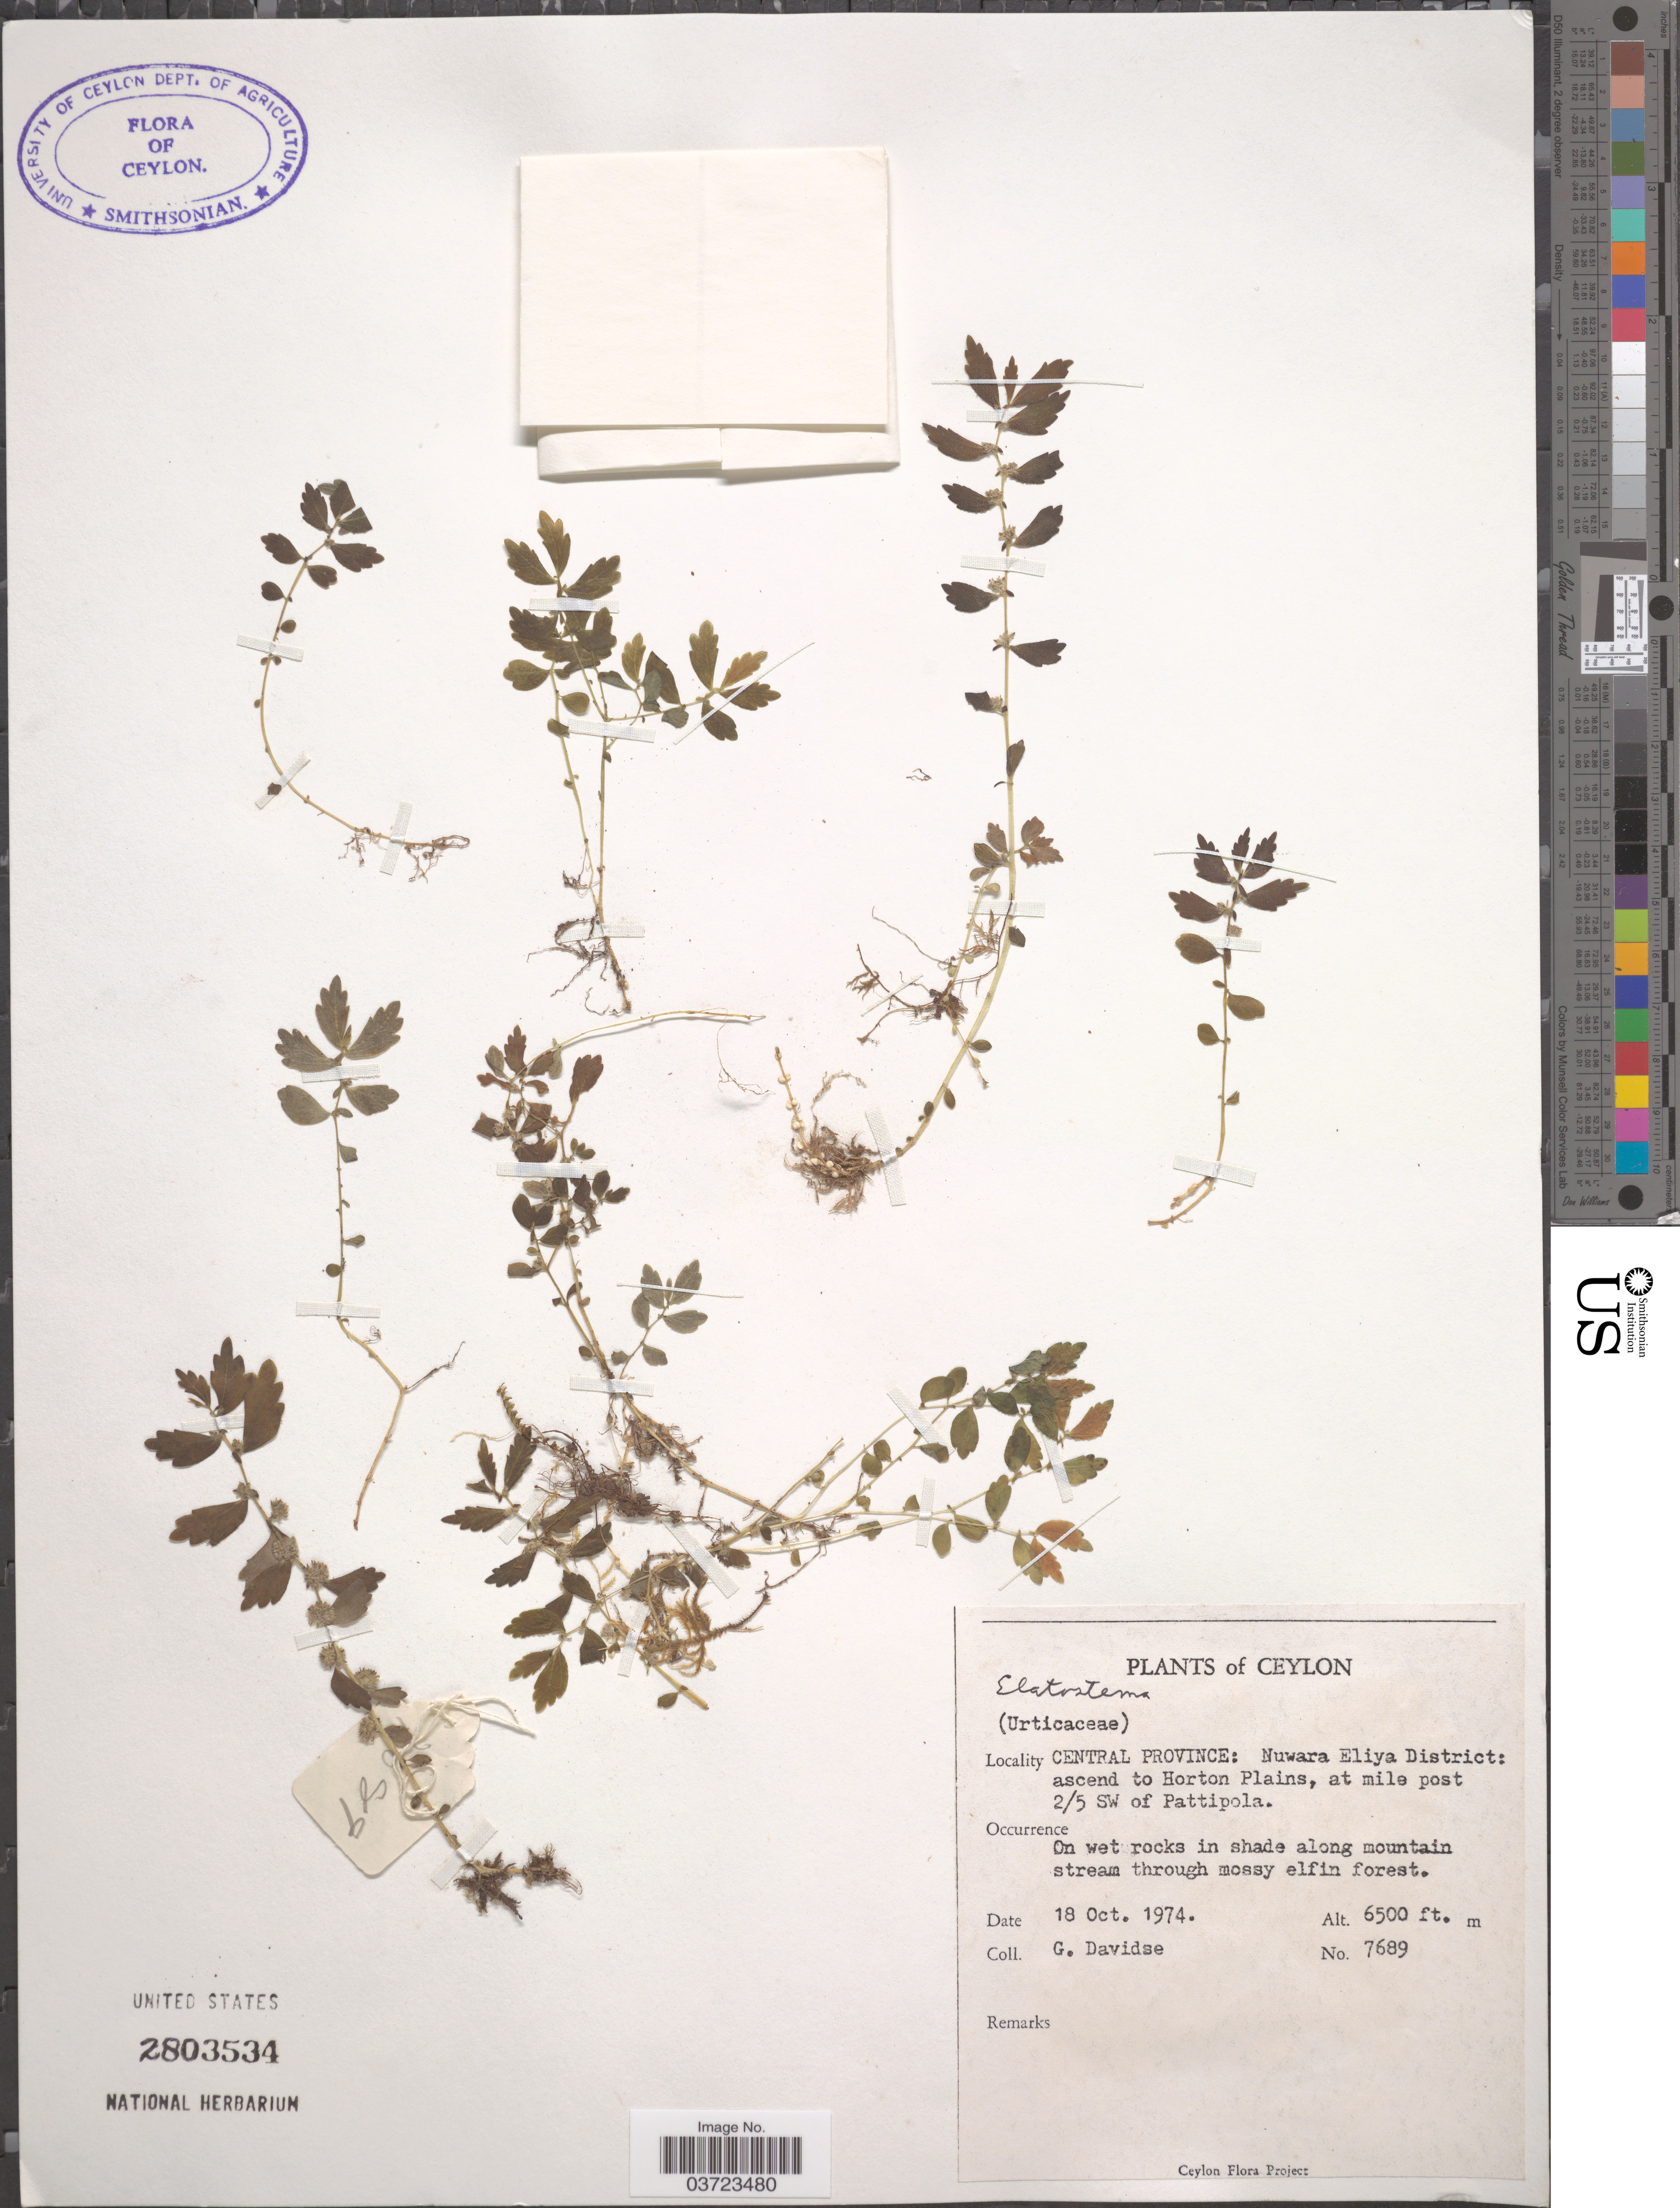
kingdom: Plantae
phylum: Tracheophyta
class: Magnoliopsida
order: Rosales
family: Urticaceae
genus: Elatostema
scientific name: Elatostema sp.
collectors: G. Davidse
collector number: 7689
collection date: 1974-10-18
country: Sri Lanka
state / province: Central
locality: Ceylon. Central Province: Nuwara Eliya District: ascend to Horton Plains, at mile post 2/5 SW of Pattipola.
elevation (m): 1981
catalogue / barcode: US 2803534